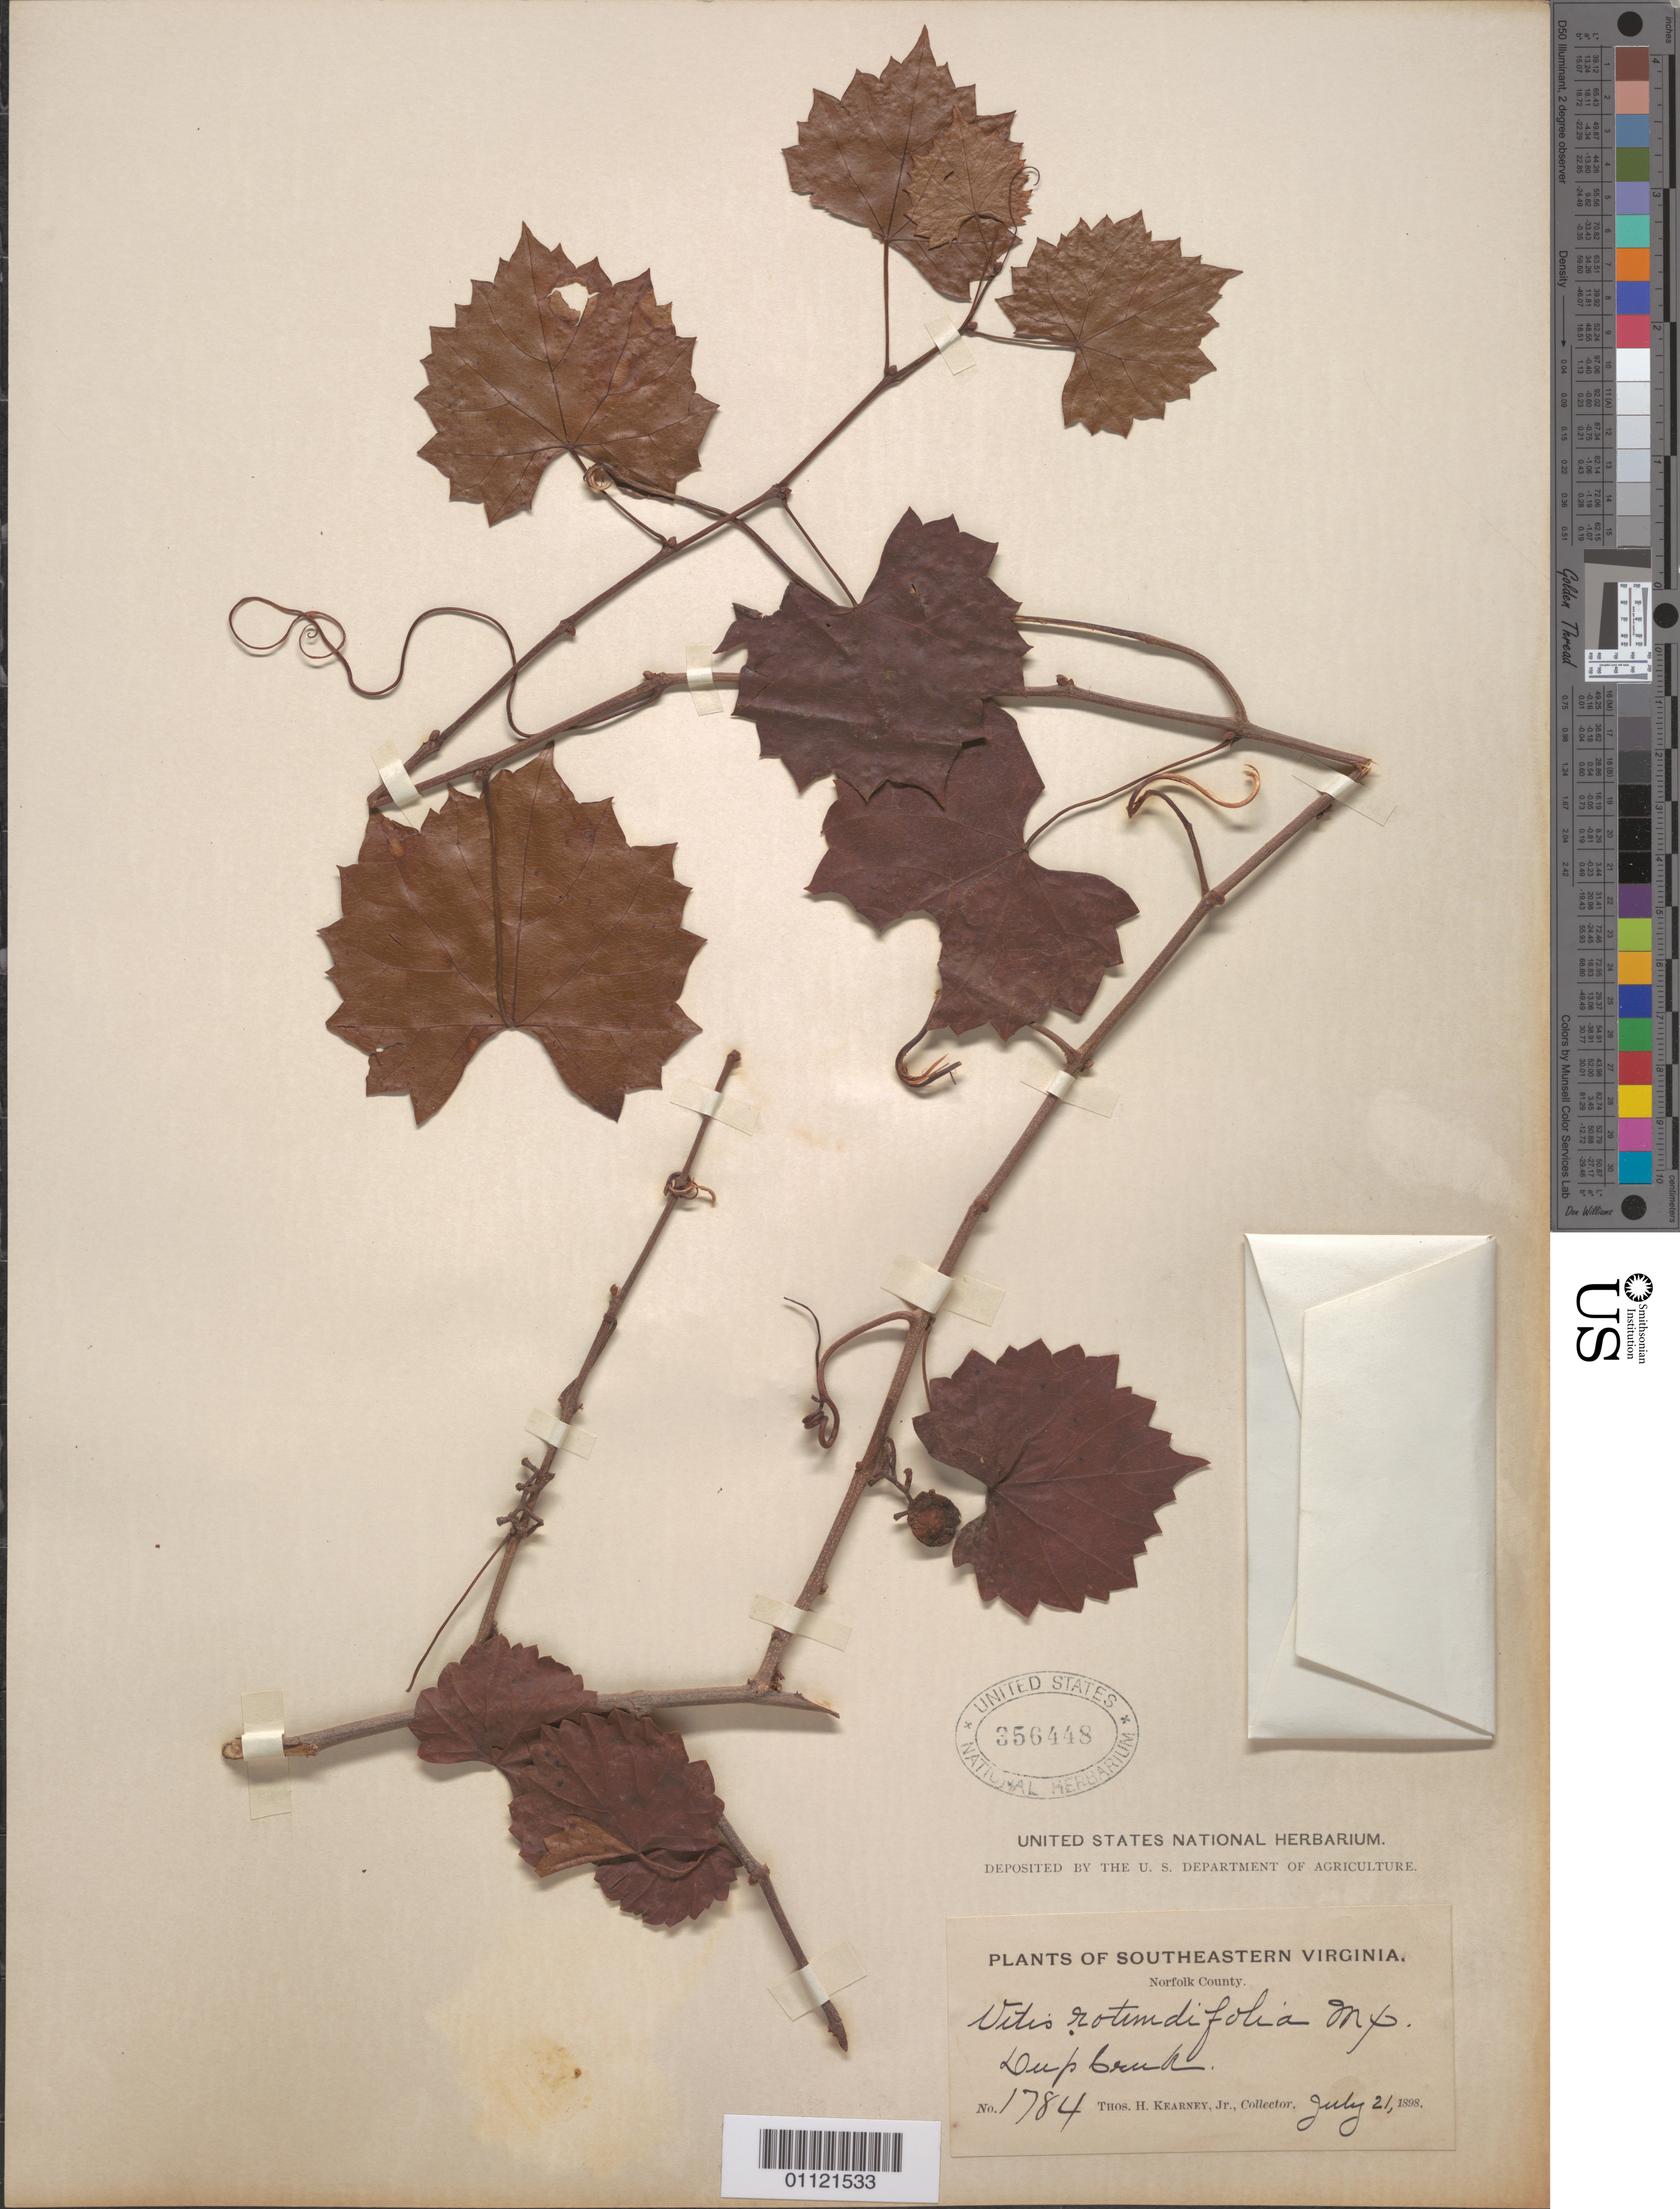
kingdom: Plantae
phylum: Tracheophyta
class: Magnoliopsida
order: Vitales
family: Vitaceae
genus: Vitis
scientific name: Vitis rotundifolia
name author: Michx.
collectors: T. H. Kearney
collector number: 1784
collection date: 1898-07-21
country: United States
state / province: Virginia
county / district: City of Norfolk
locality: Deep Creek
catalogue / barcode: US 356448